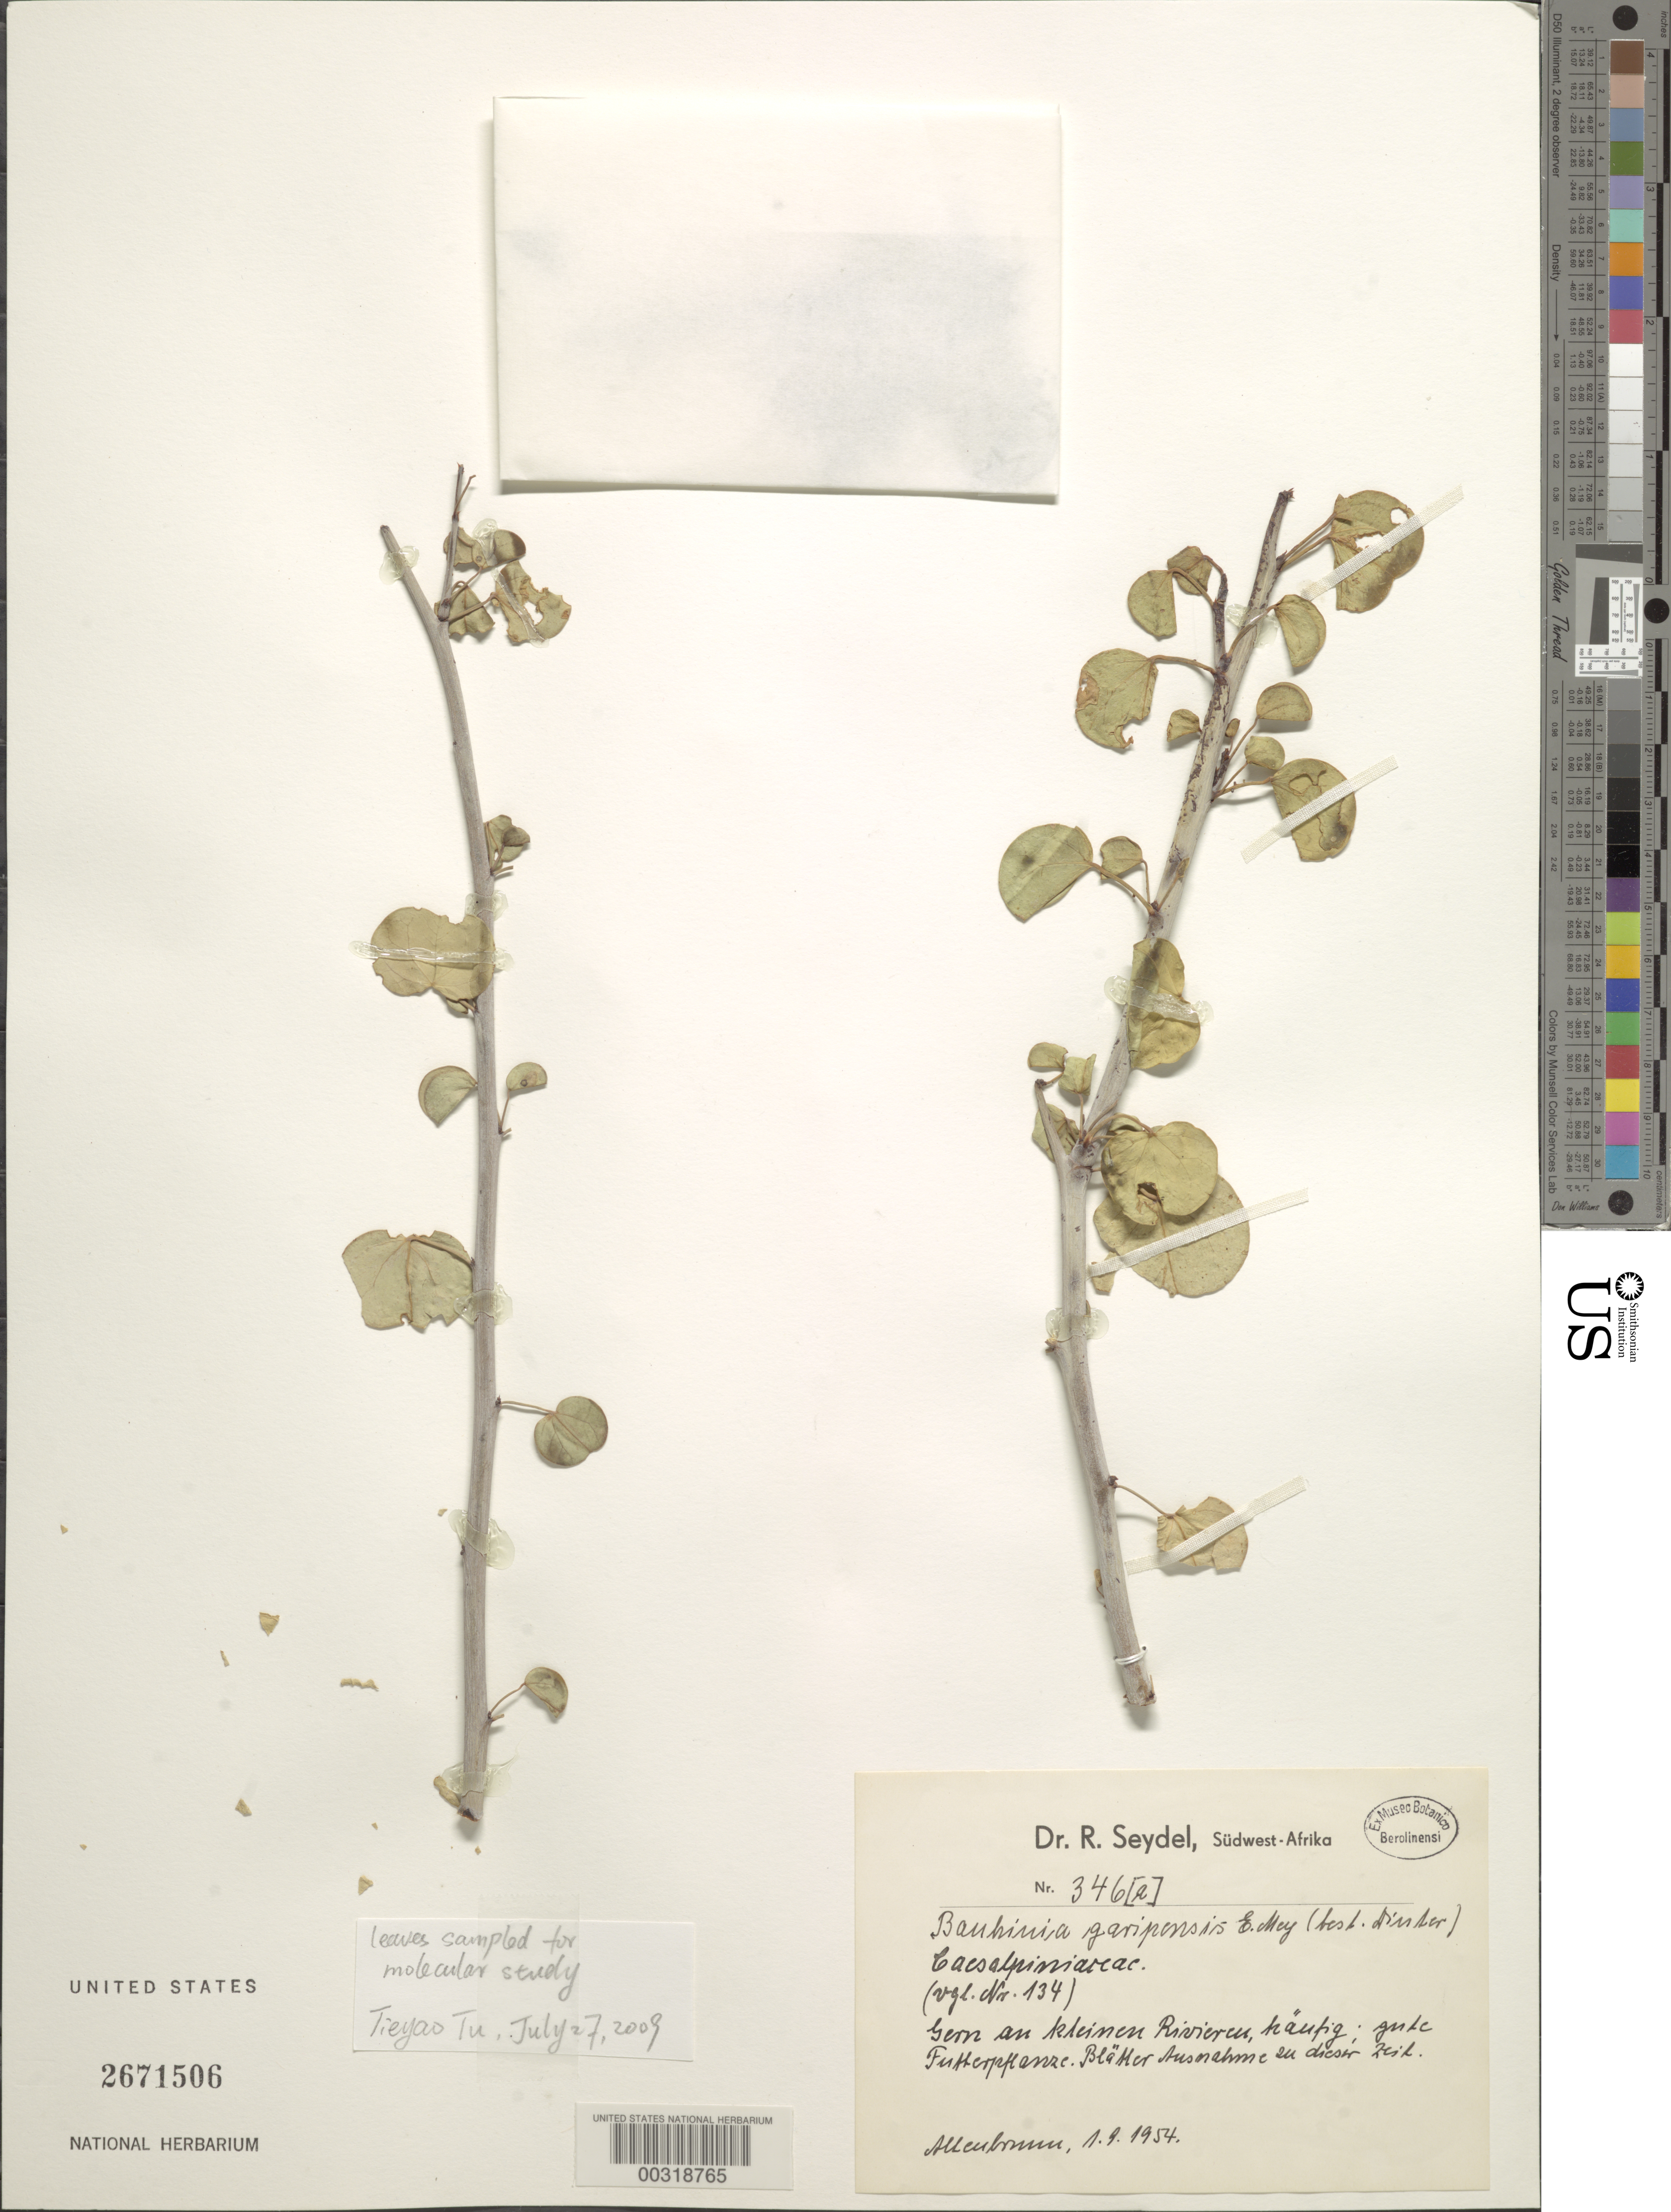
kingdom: Plantae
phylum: Tracheophyta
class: Magnoliopsida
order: Fabales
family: Fabaceae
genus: Adenolobus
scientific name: Adenolobus garipensis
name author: (E. Mey.) Torre & Hillc.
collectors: -. Altenbrum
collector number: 346a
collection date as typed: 01 Sep 1954 or 09 Jan 1954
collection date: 1954-01-09 or 1954-09-01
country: Namibia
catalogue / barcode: US 2671506